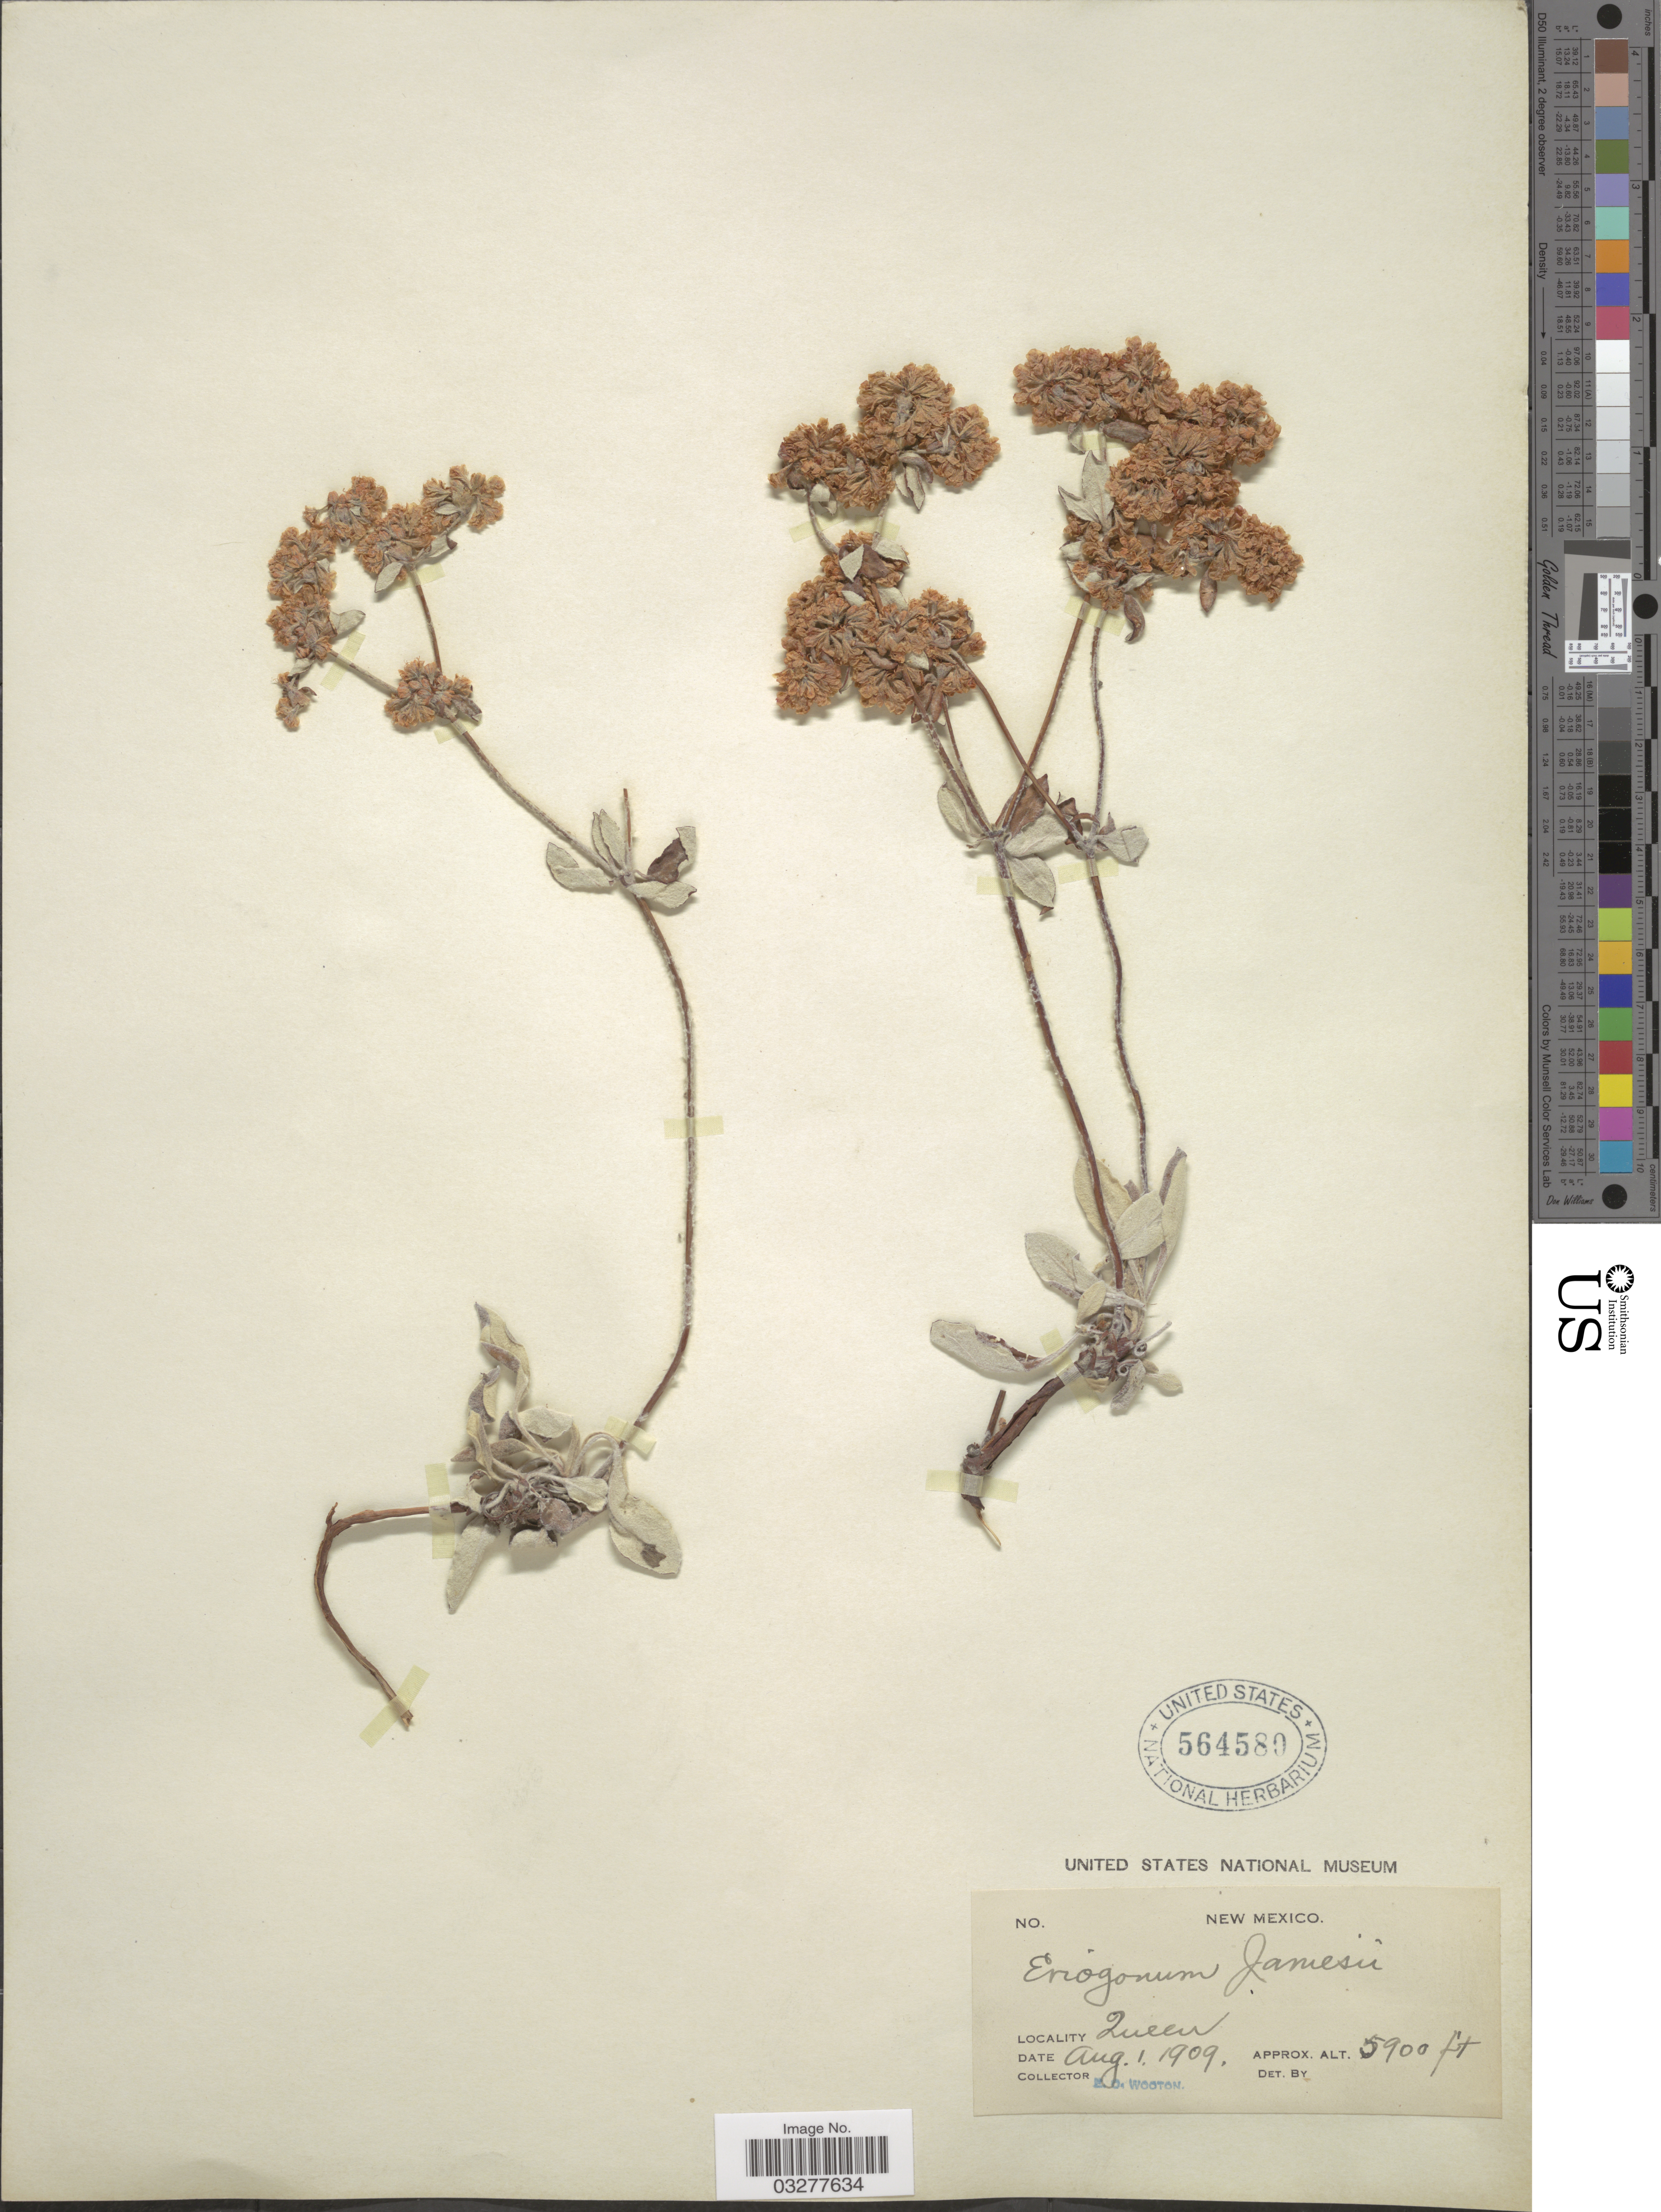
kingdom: Plantae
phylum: Tracheophyta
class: Magnoliopsida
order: Caryophyllales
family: Polygonaceae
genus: Eriogonum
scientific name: Eriogonum jamesii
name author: Benth.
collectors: E. O. Wooton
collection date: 1909-08-01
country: United States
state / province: New Mexico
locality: Queen.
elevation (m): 1798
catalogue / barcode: US 564580